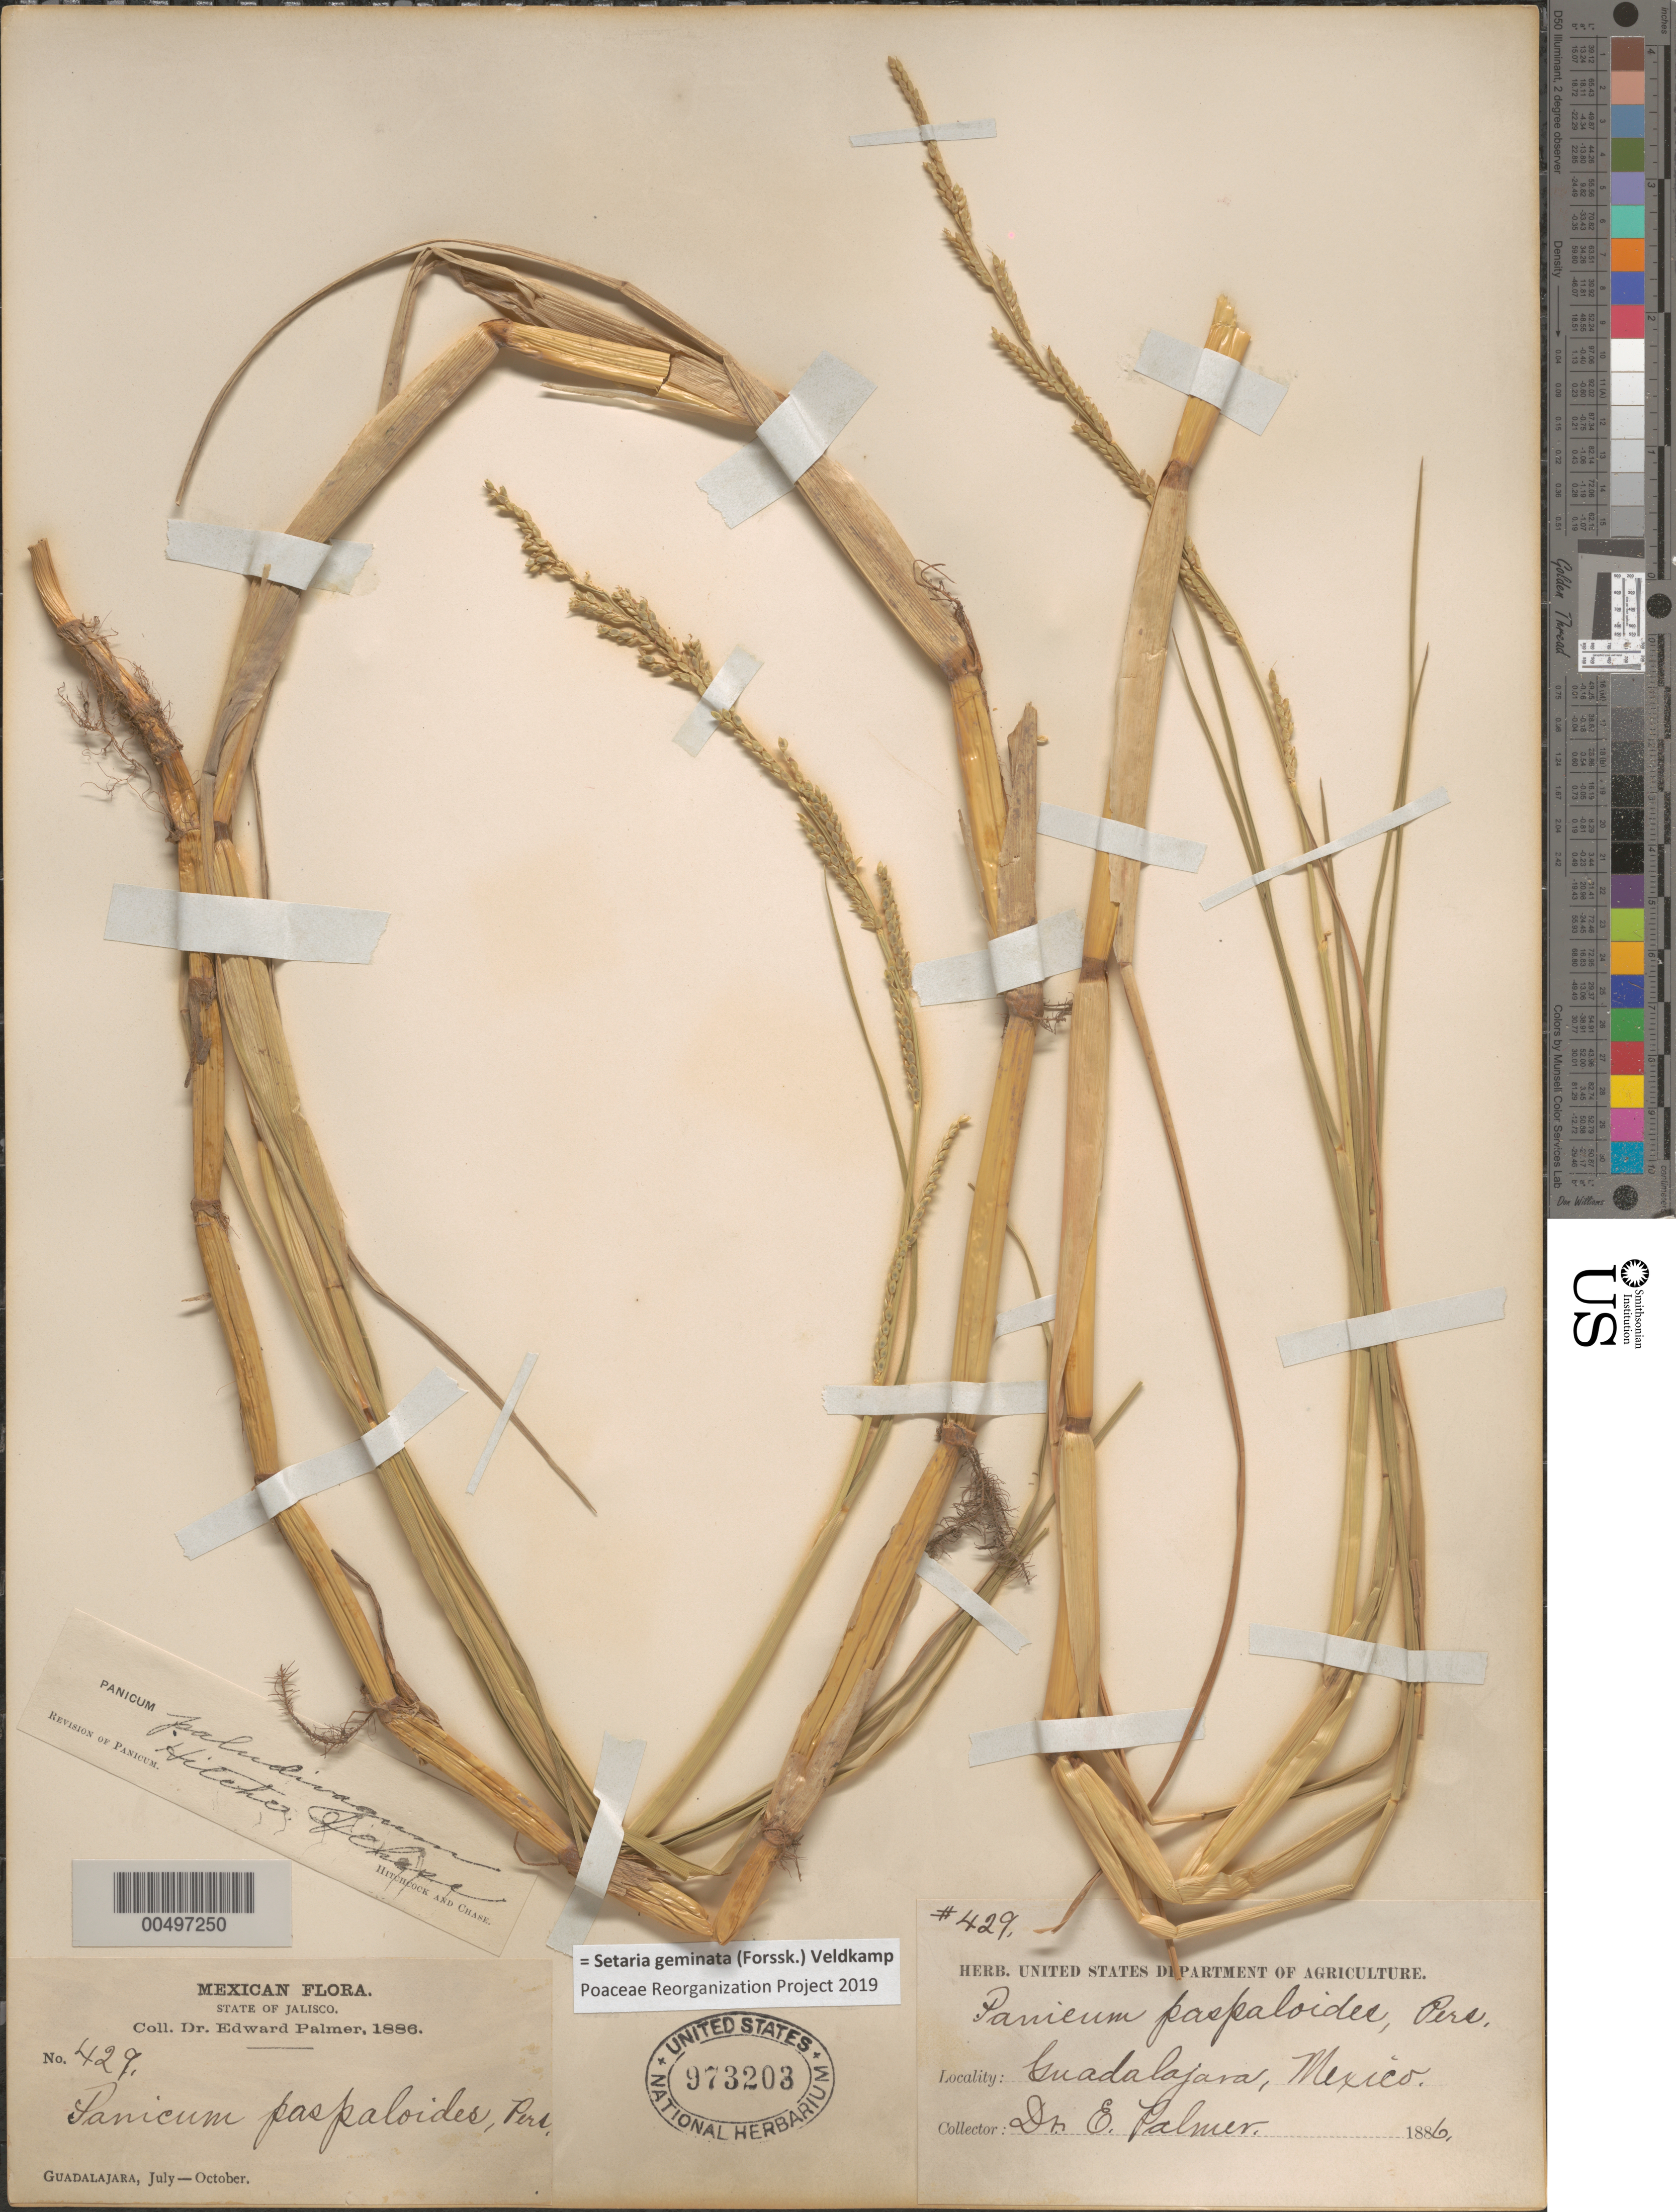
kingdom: Plantae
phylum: Tracheophyta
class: Liliopsida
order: Poales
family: Poaceae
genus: Setaria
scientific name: Setaria geminata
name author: (Forssk.) Veldkamp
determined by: Poaceae Reorganization Project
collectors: E. Palmer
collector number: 429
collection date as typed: Jul 1886 to Oct 1886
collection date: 1886-07/1886-10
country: Mexico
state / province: Jalisco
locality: Guadalajara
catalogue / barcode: US 973203